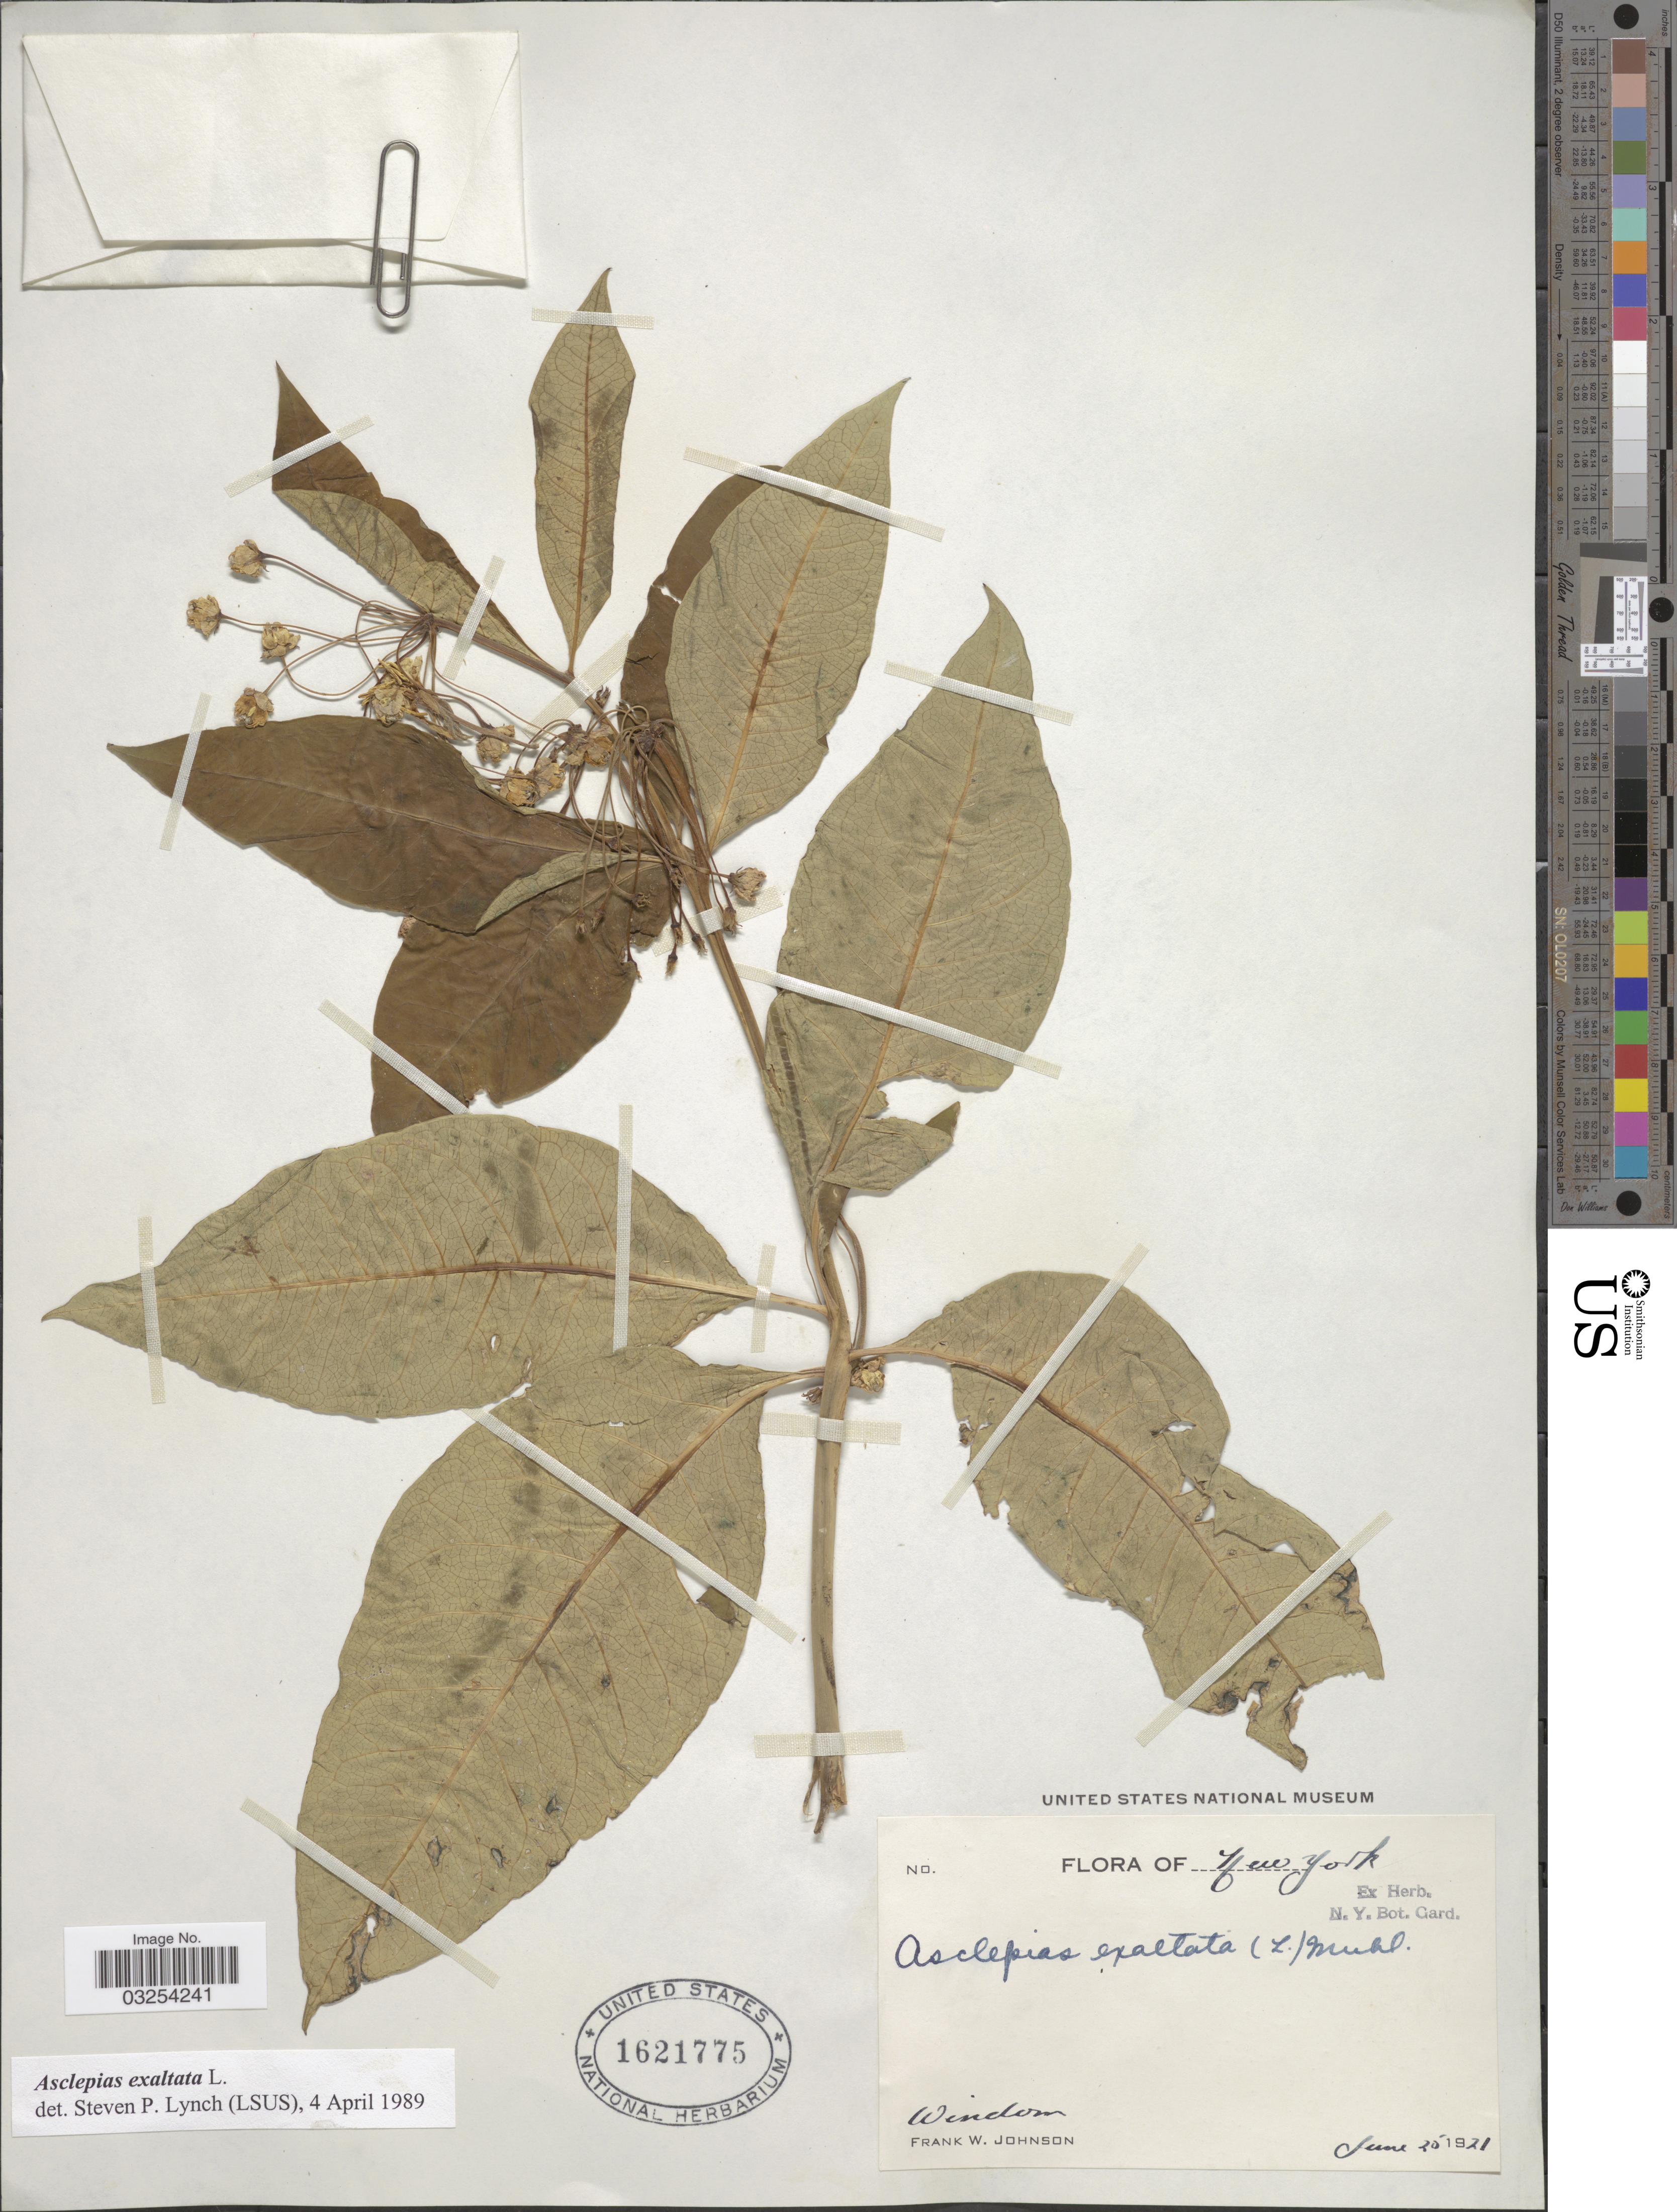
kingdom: Plantae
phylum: Tracheophyta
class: Magnoliopsida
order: Gentianales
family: Apocynaceae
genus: Asclepias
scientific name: Asclepias exaltata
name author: Muhl.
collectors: F. W. Johnson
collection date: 1921-06-25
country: United States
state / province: New York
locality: Windom.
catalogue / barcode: US 1621775